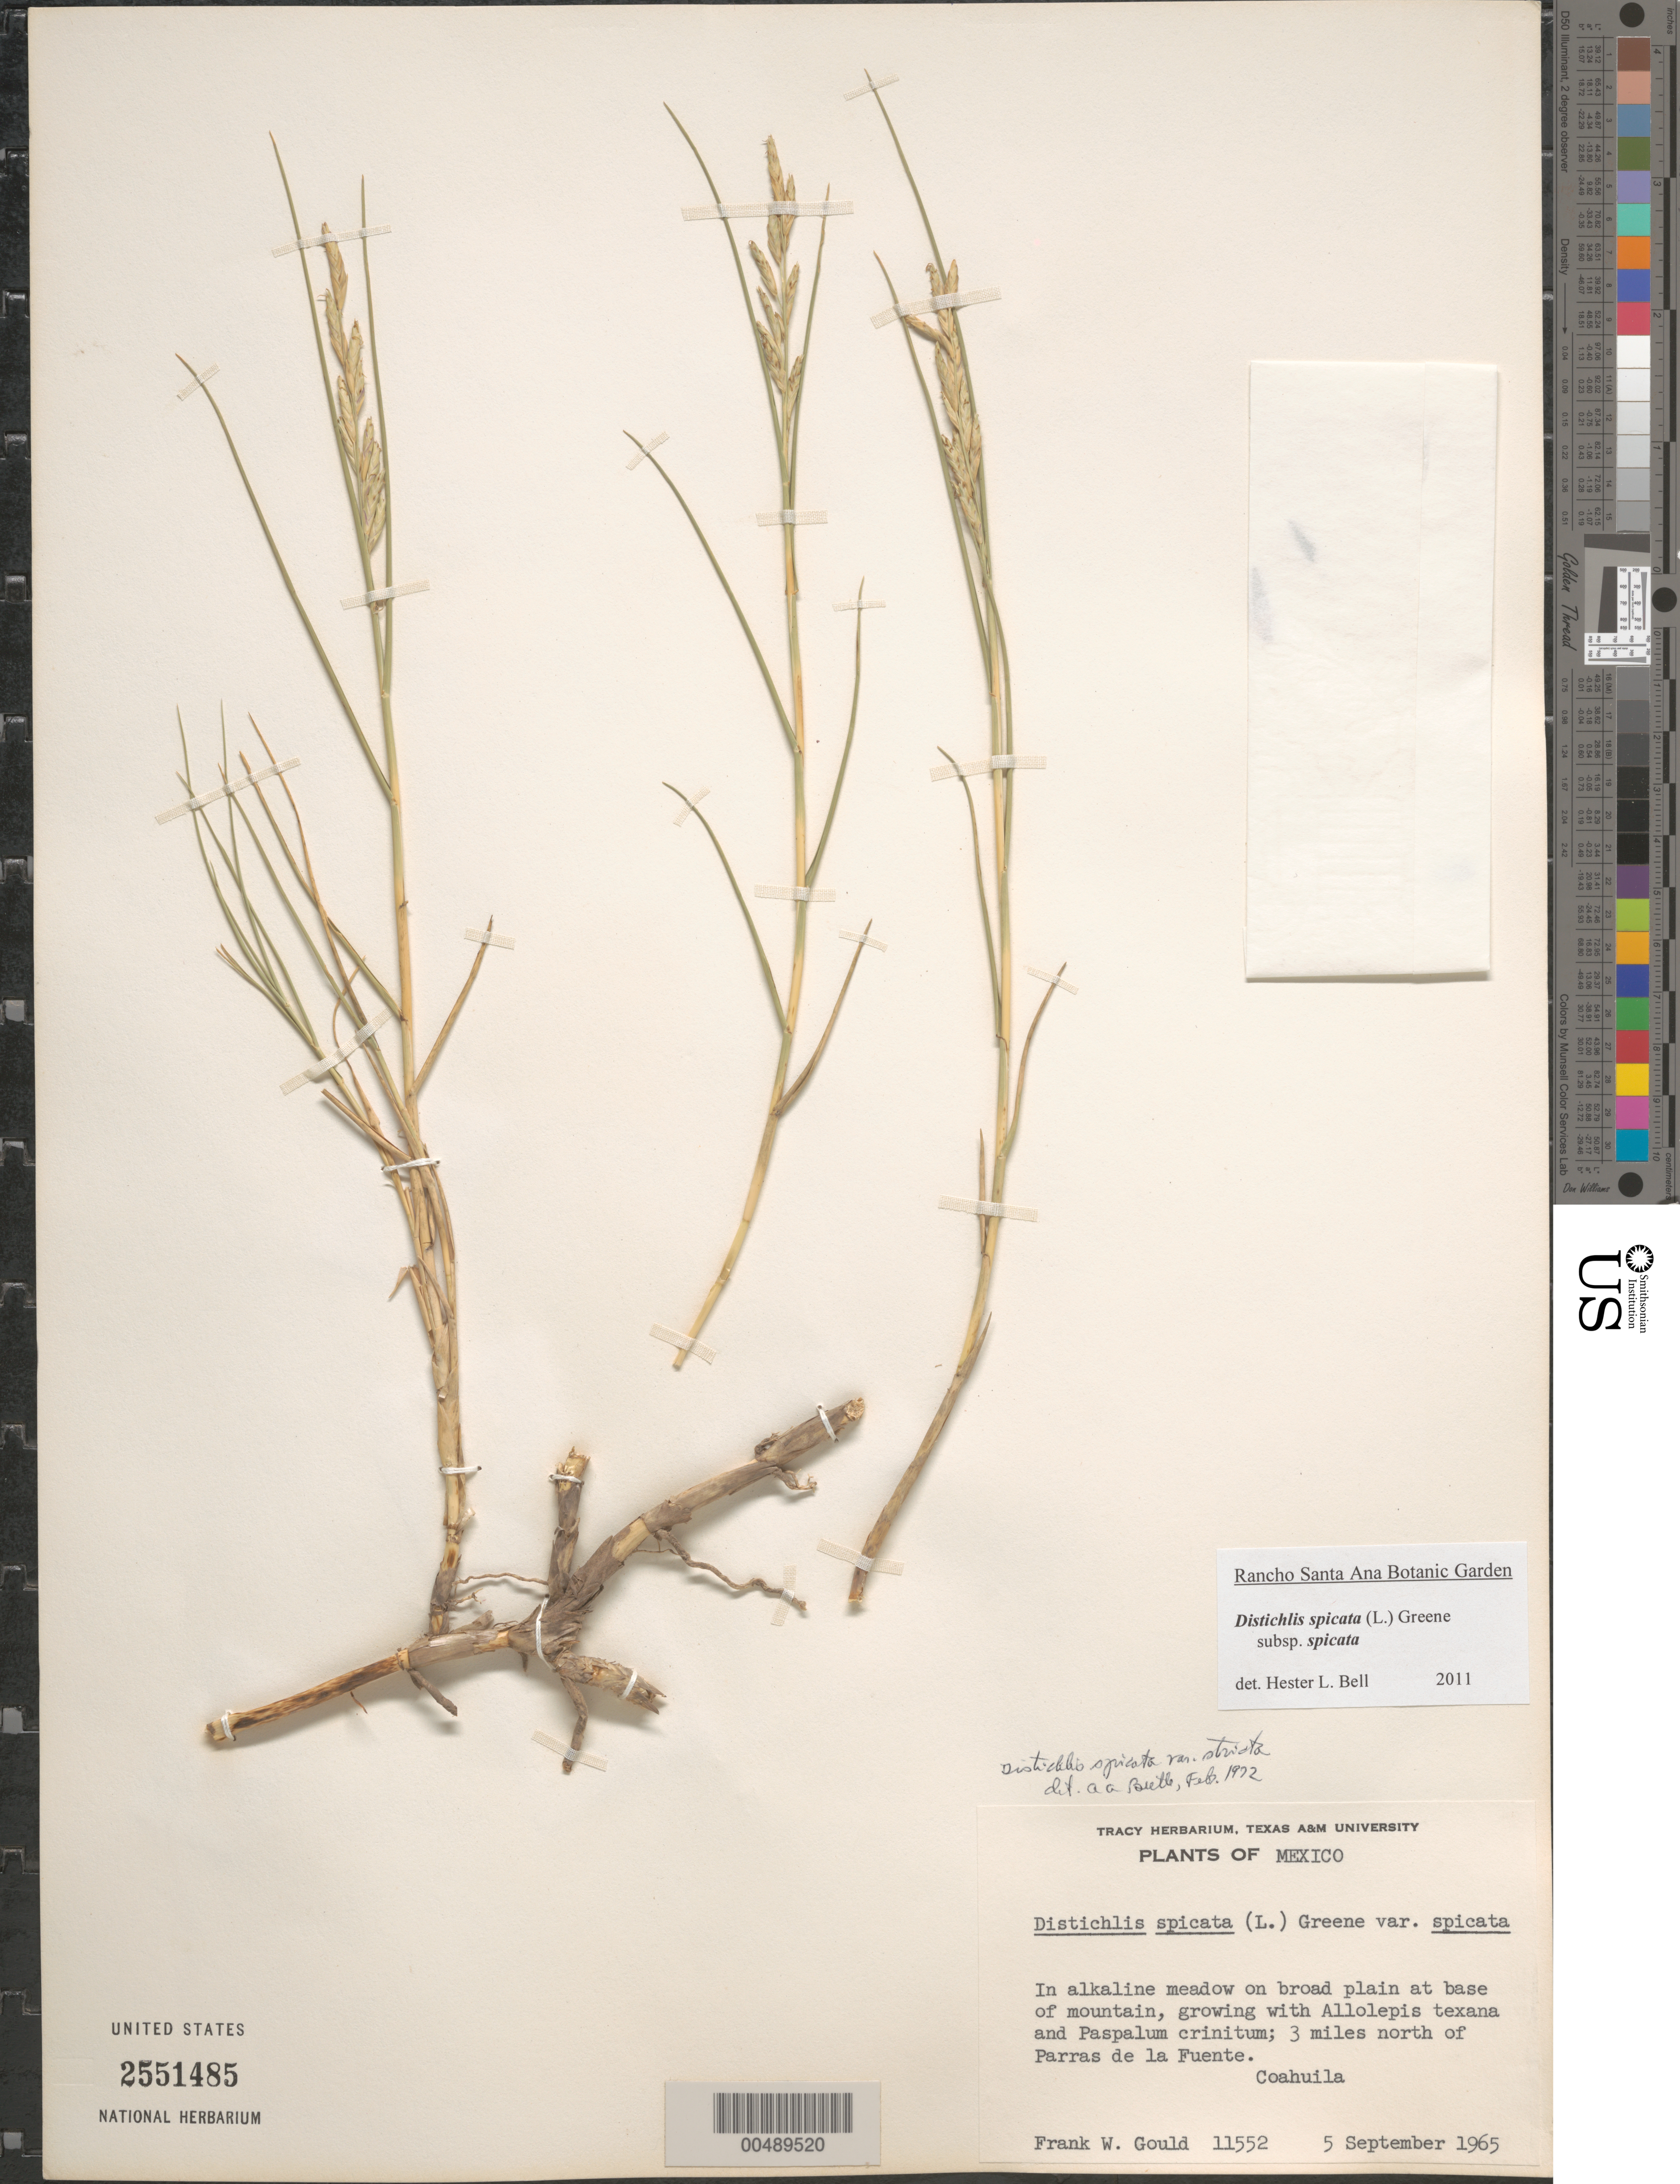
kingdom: Plantae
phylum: Tracheophyta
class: Liliopsida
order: Poales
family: Poaceae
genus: Distichlis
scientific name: Distichlis spicata subsp. spicata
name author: (L.) Greene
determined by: Bell, H. L.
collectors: F. W. Gould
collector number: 11552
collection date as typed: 5 Sep 1965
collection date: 1965-09-05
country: Mexico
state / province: Coahuila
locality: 3 mi N of Parras de la Fuente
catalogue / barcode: US 2551485